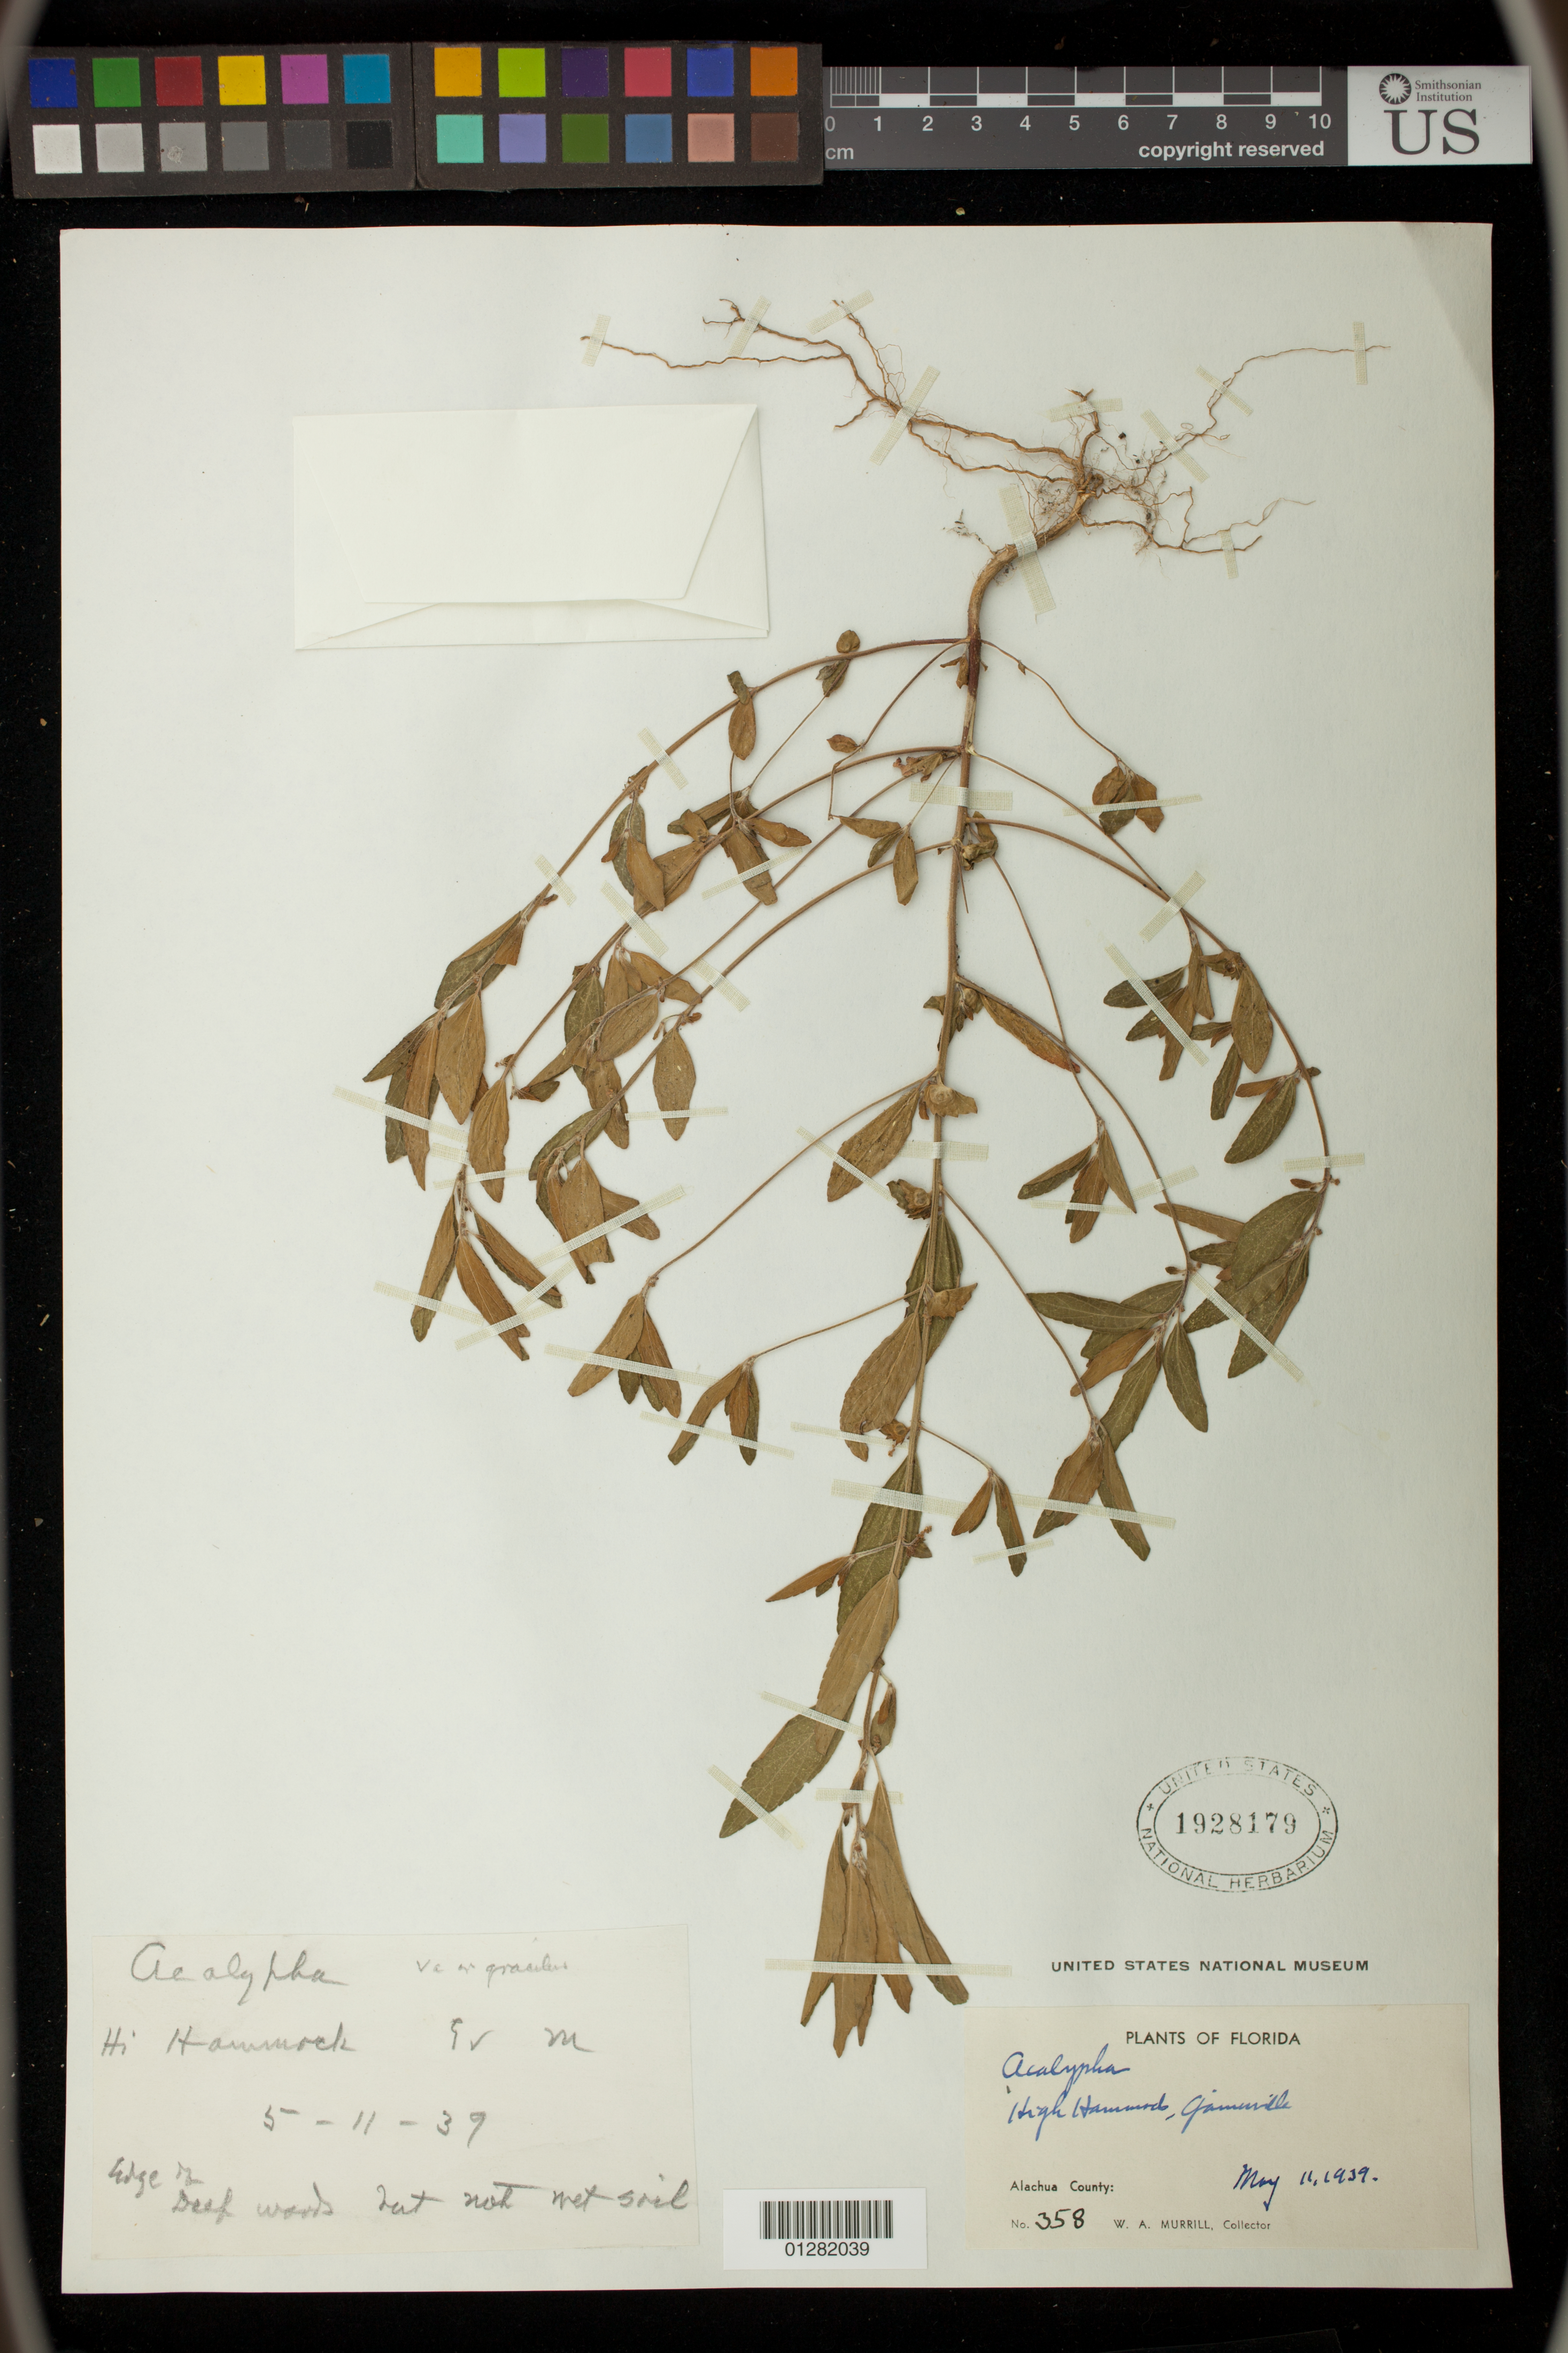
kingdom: Plantae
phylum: Tracheophyta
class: Magnoliopsida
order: Malpighiales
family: Euphorbiaceae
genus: Acalypha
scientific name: Acalypha gracilens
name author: A. Gray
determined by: Strong, Mark T., (BOT), Smithsonian Institution - National Museum of Natural History (UNITED STATES)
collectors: W. A. Murrill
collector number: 358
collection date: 1939-05-11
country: United States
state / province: Florida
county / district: Alachua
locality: High Hammock, Gainesville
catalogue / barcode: US 1928179